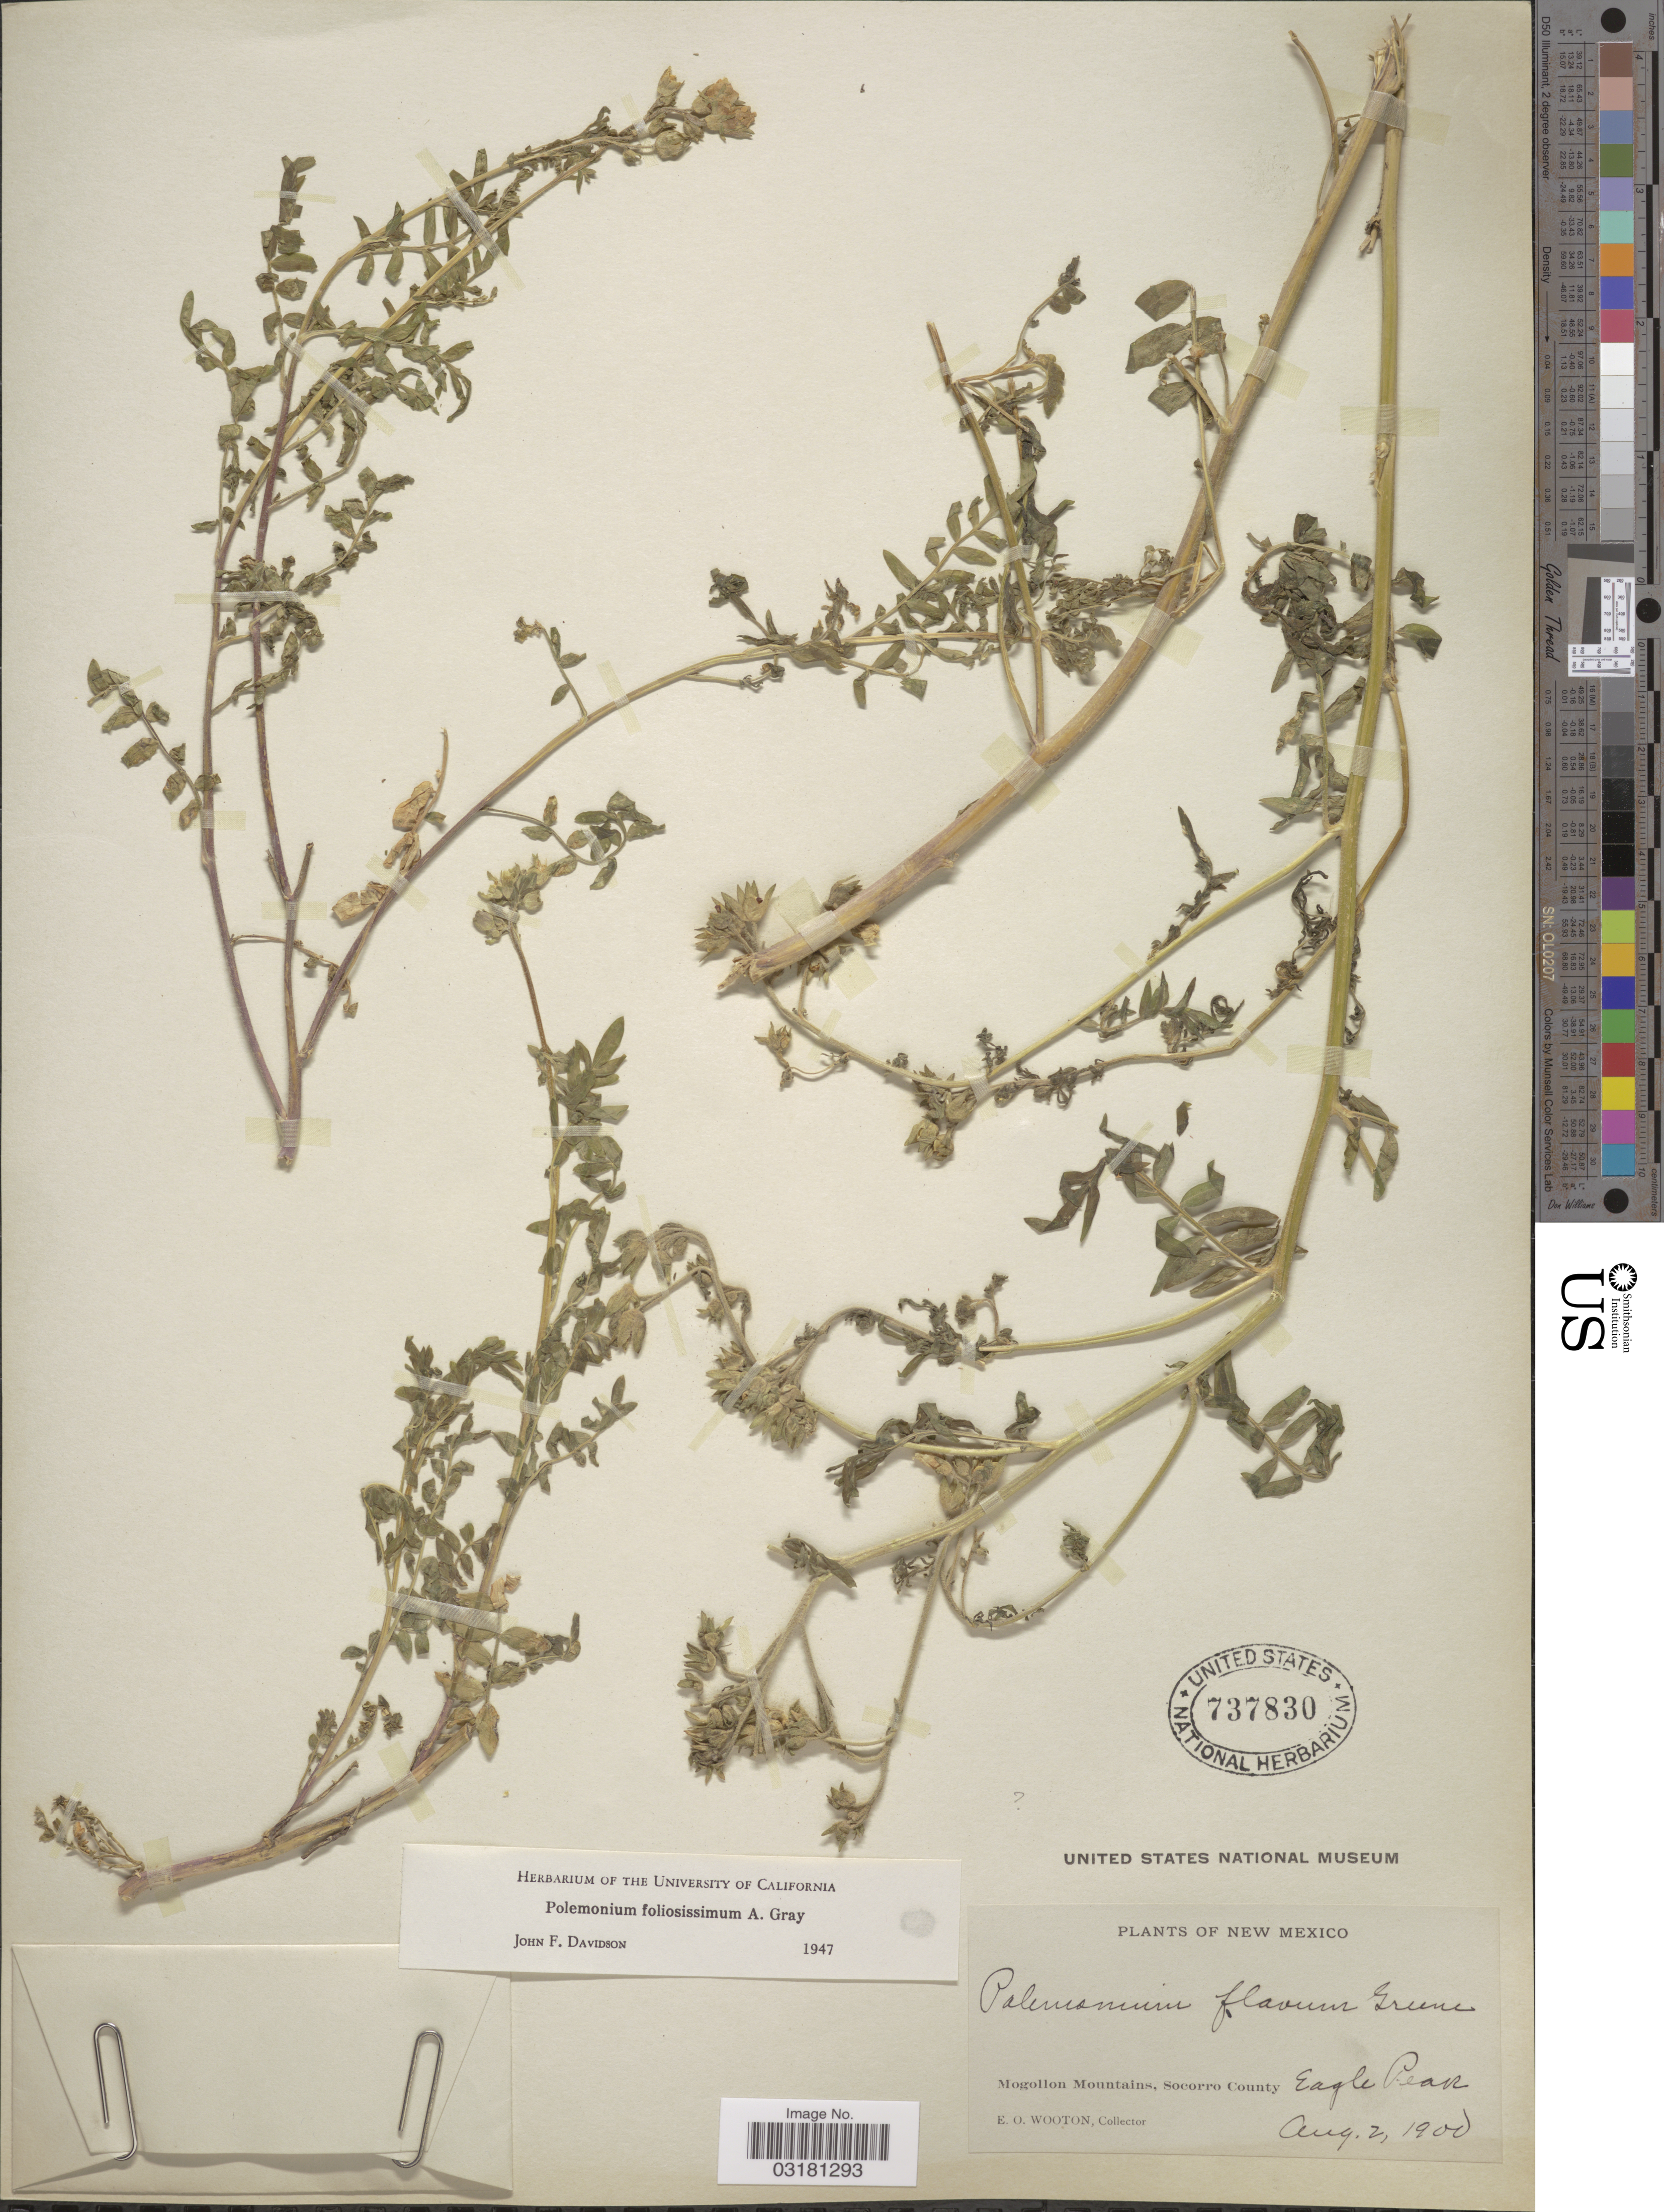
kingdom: Plantae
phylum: Tracheophyta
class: Magnoliopsida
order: Ericales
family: Polemoniaceae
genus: Polemonium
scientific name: Polemonium foliosissimum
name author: A. Gray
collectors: E. O. Wooton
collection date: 1900-08-02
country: United States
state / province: New Mexico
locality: Mogollon Mountains, Socorro County. Eagle Peak.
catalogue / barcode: US 737830